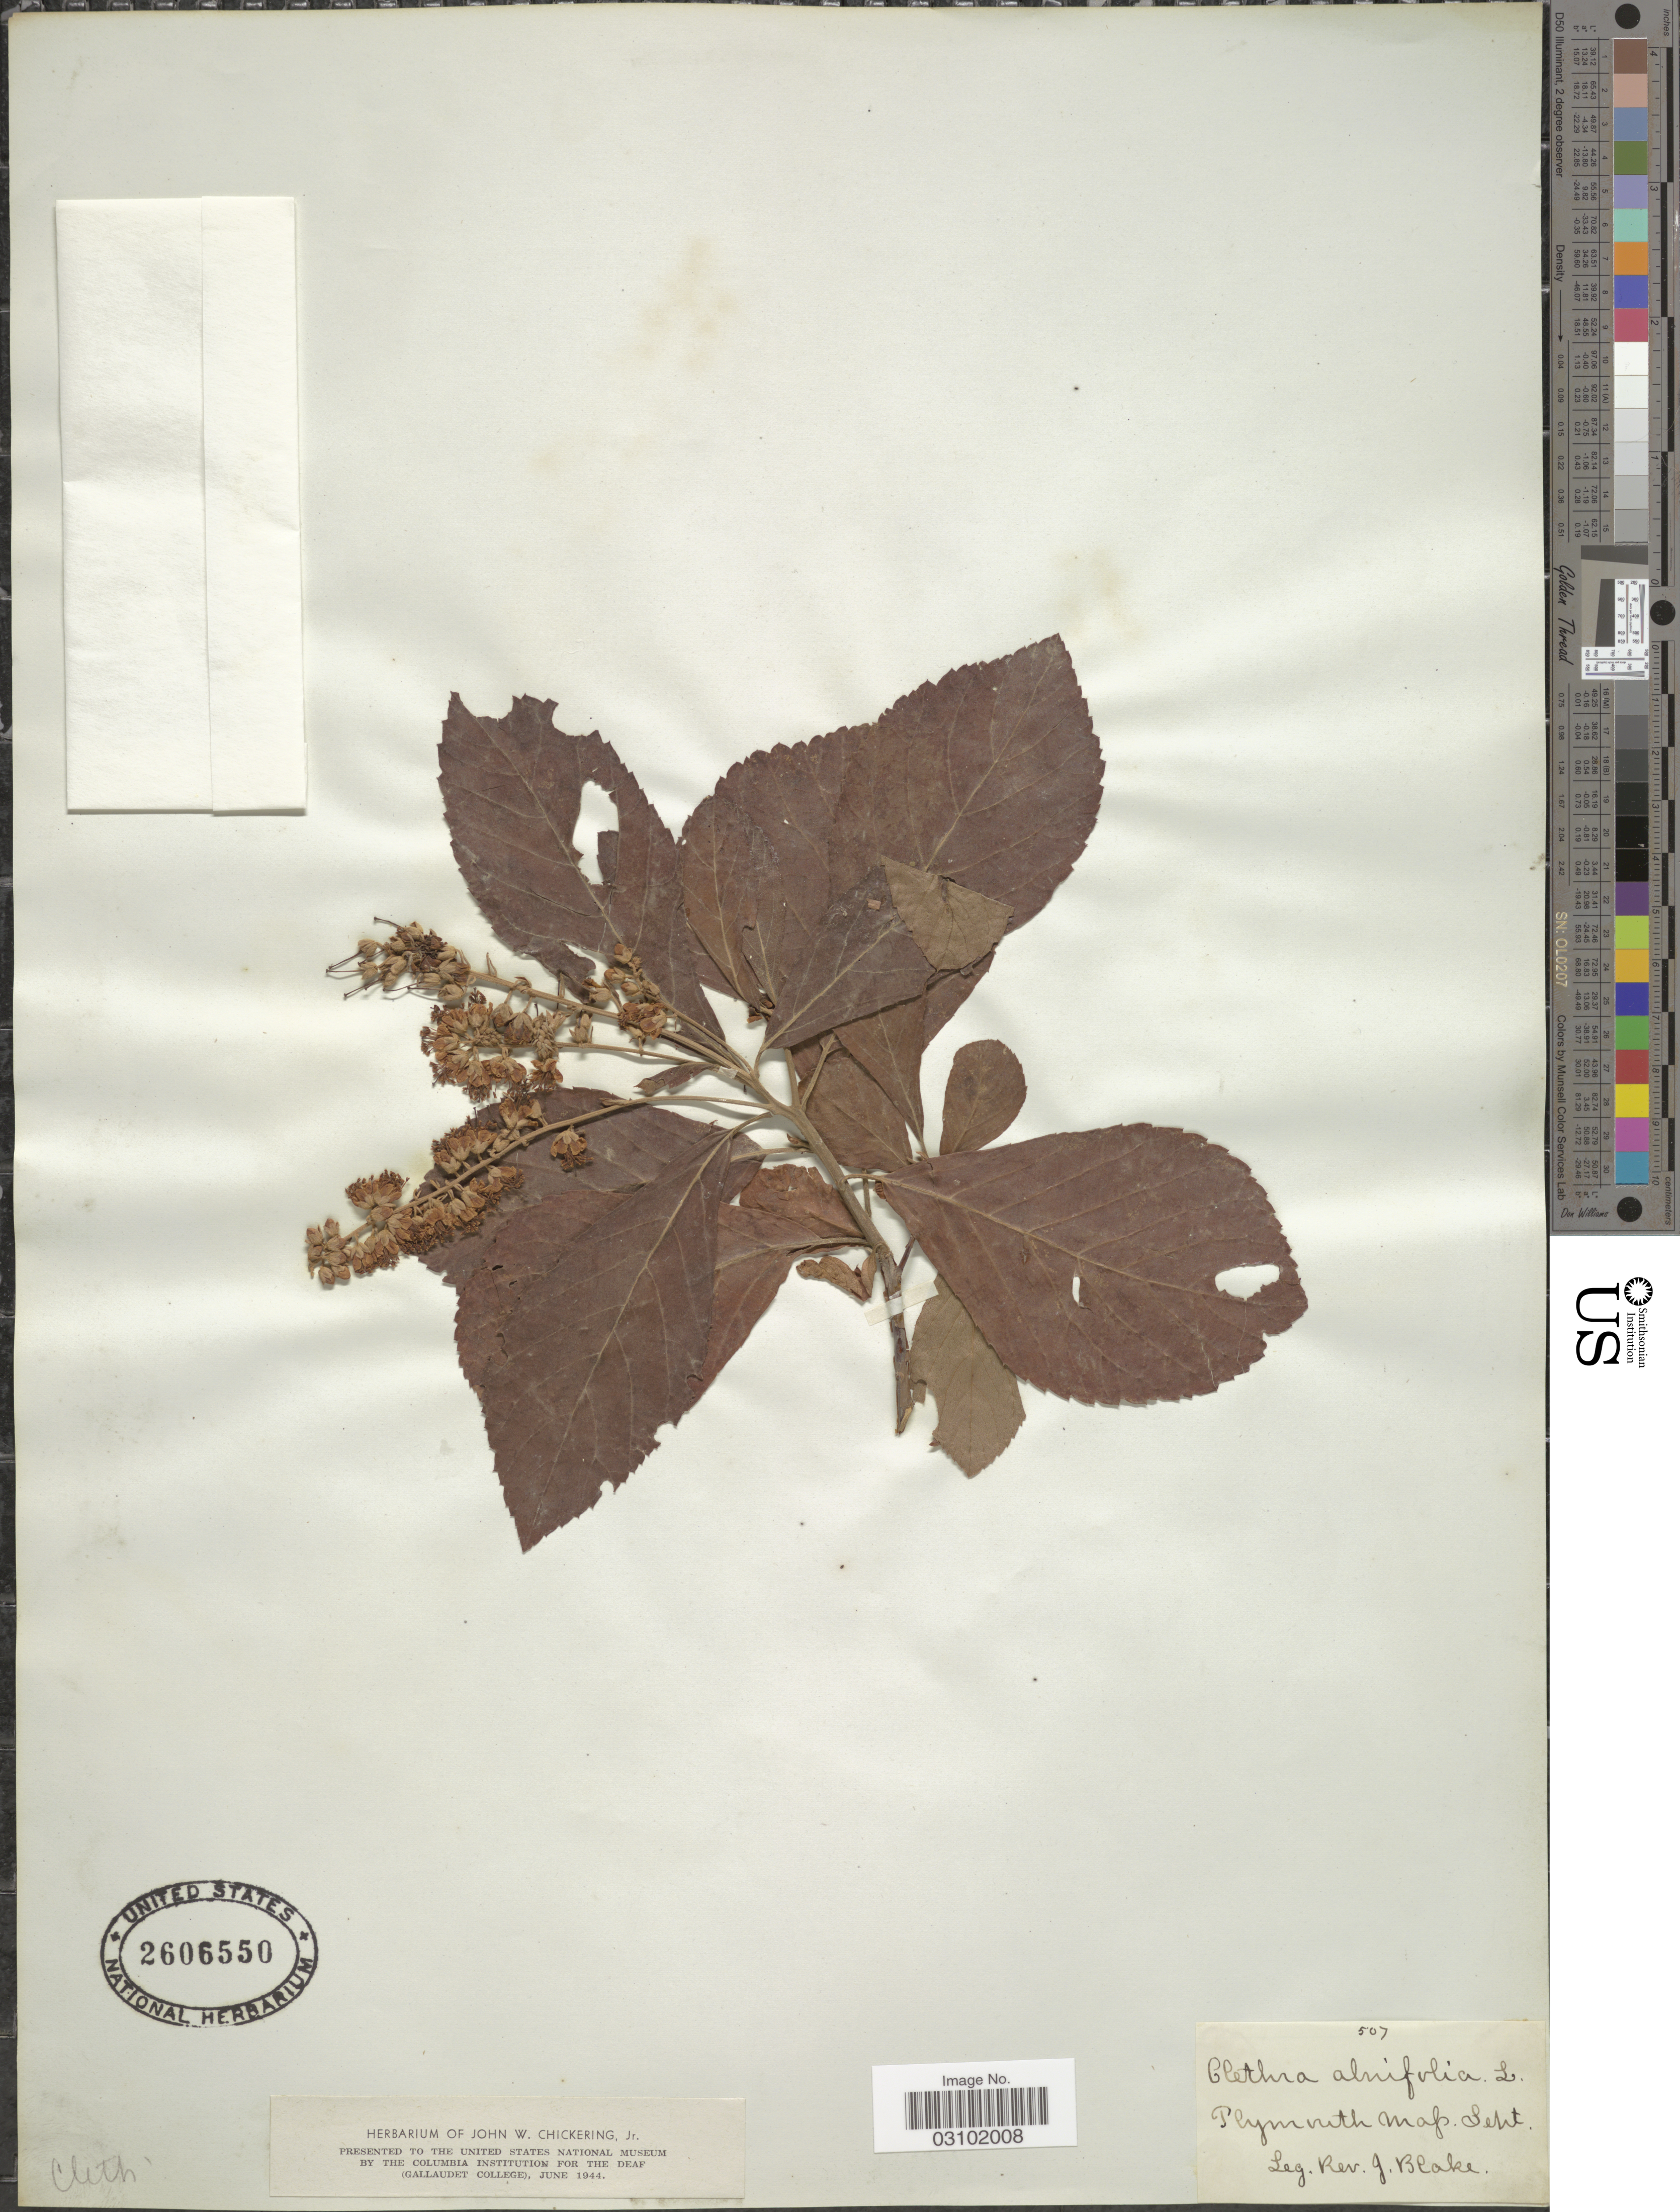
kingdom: Plantae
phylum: Tracheophyta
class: Magnoliopsida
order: Ericales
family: Clethraceae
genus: Clethra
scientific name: Clethra alnifolia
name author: L.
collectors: J. Blake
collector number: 507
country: United States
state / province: Massachusetts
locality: Plymouth.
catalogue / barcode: US 2606550